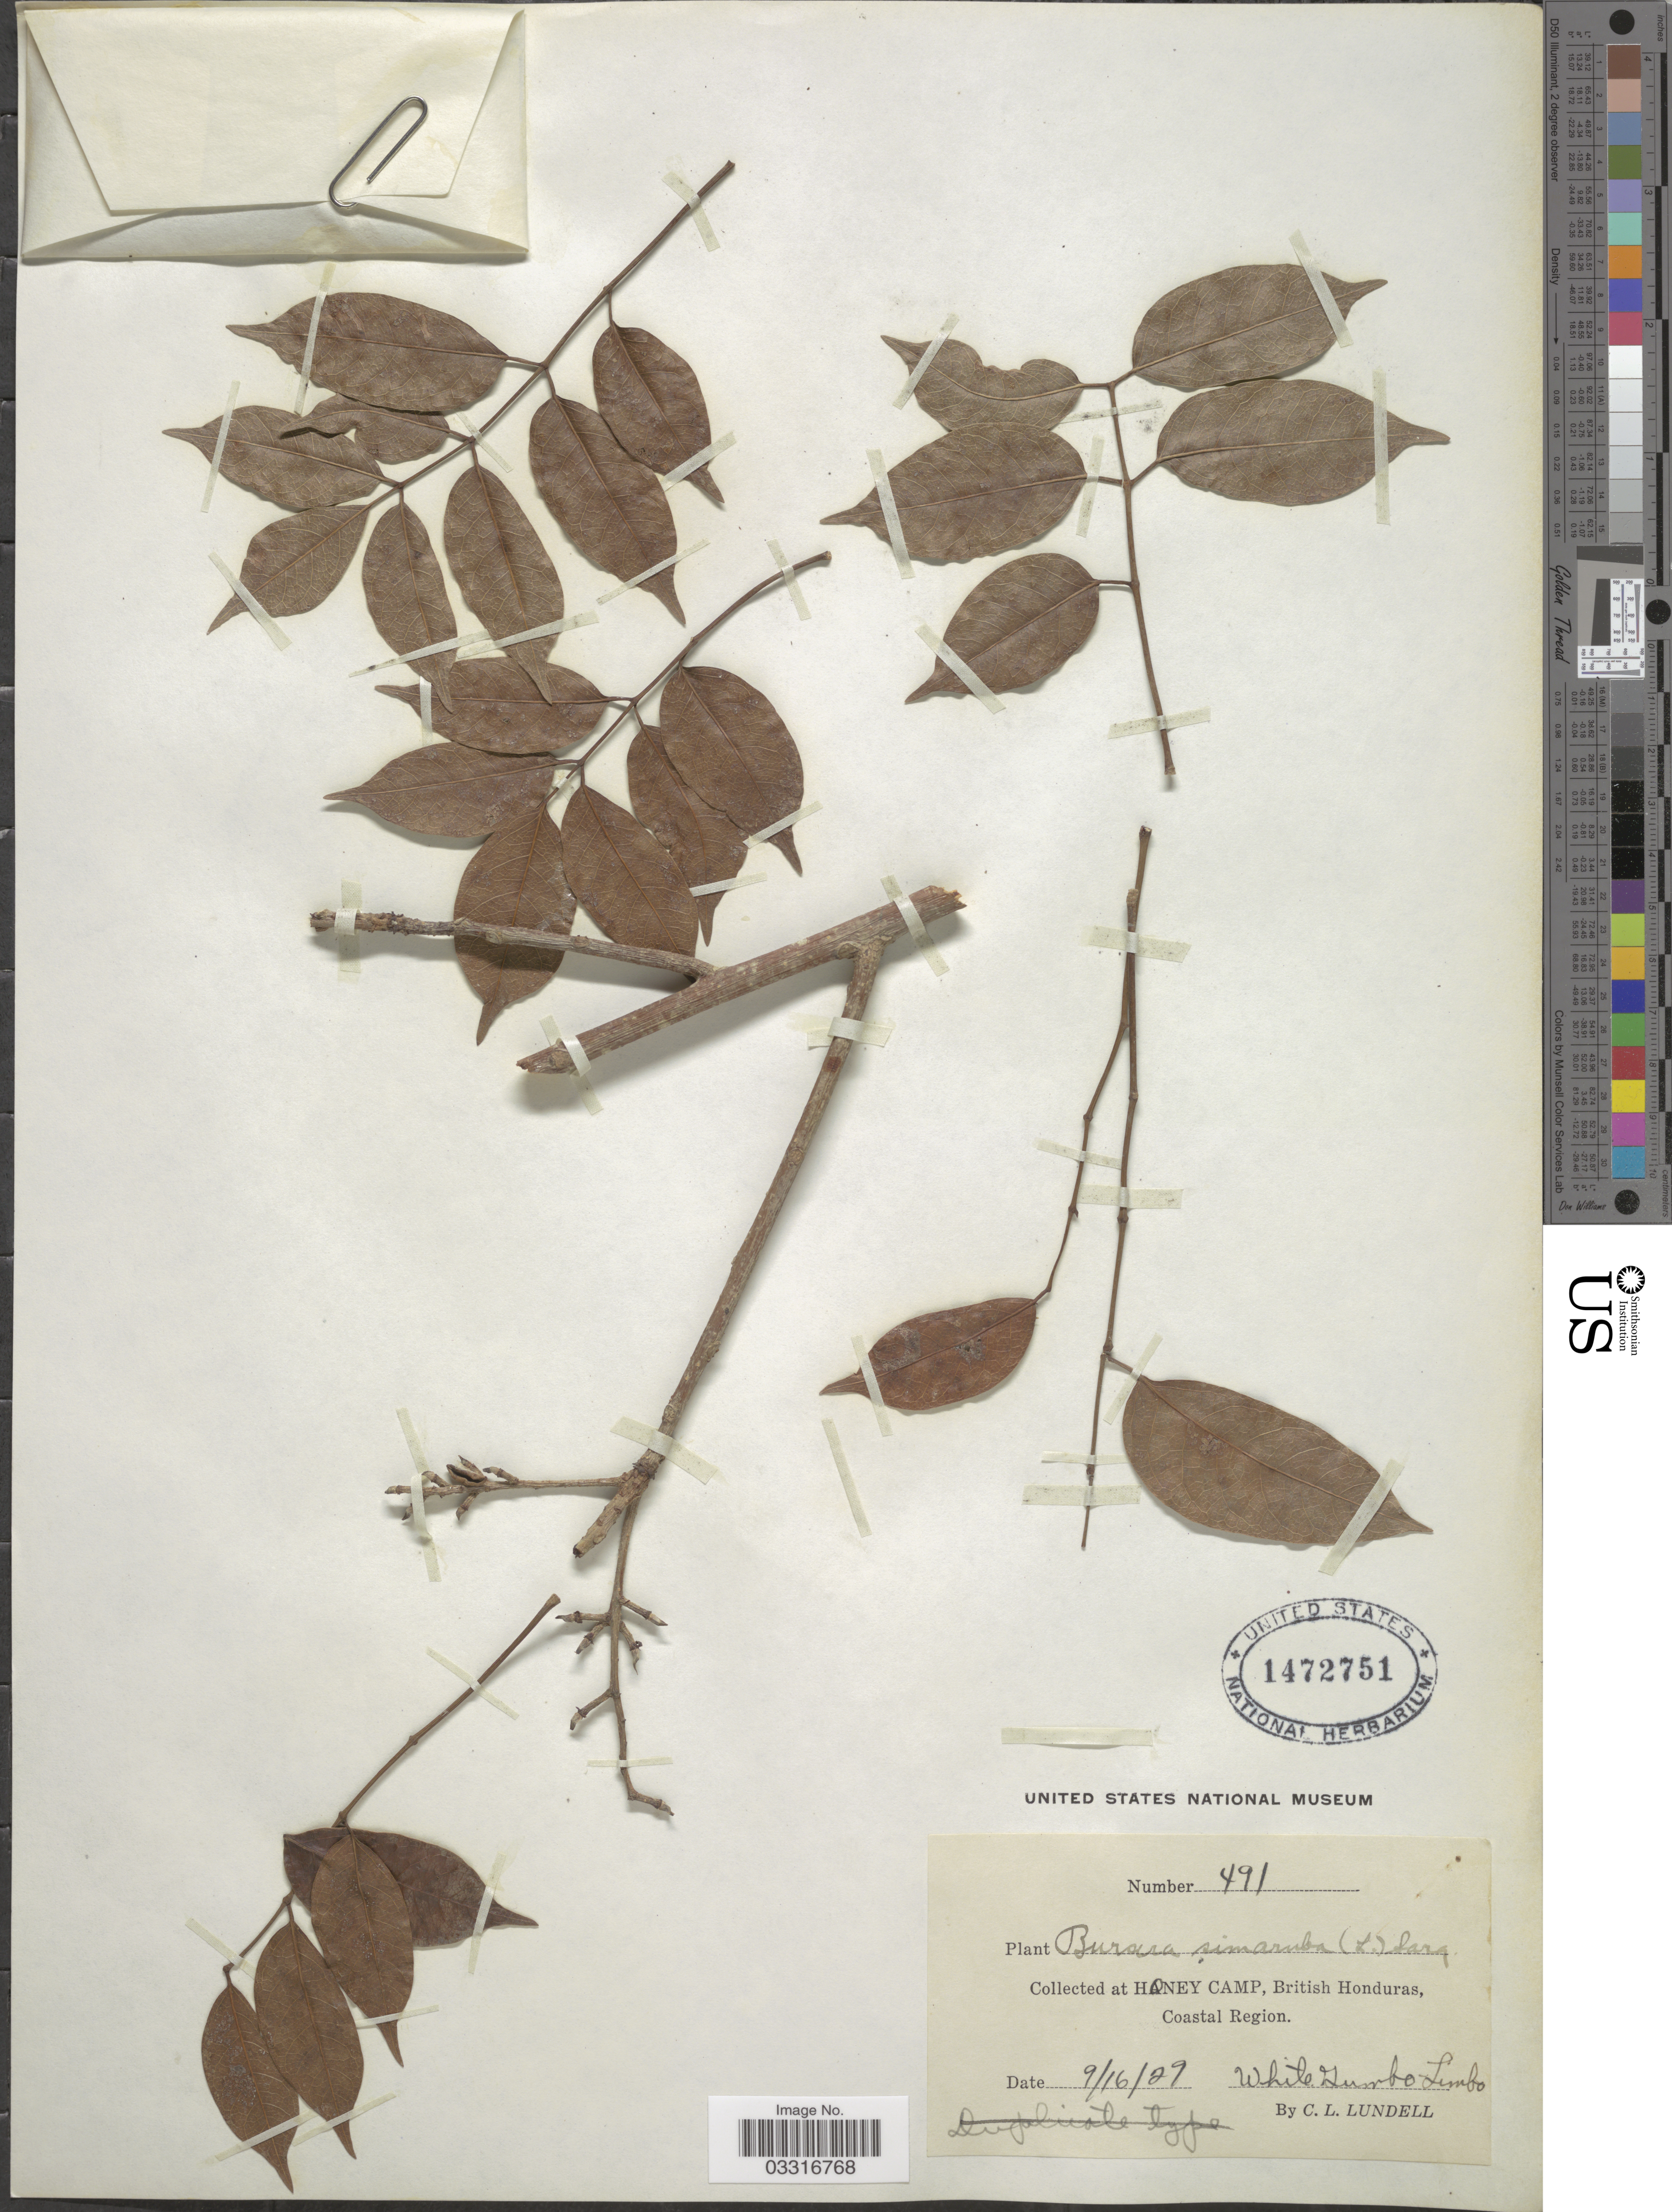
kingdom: Plantae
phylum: Tracheophyta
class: Magnoliopsida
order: Sapindales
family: Burseraceae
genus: Bursera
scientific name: Bursera simaruba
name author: (L.) Sarg.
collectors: C. L. Lundell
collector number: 491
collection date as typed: Transcribed d/m/y: 16/9/29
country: Belize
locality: Honey Camp, British Honduras, Coastal Region.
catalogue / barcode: US 1472751